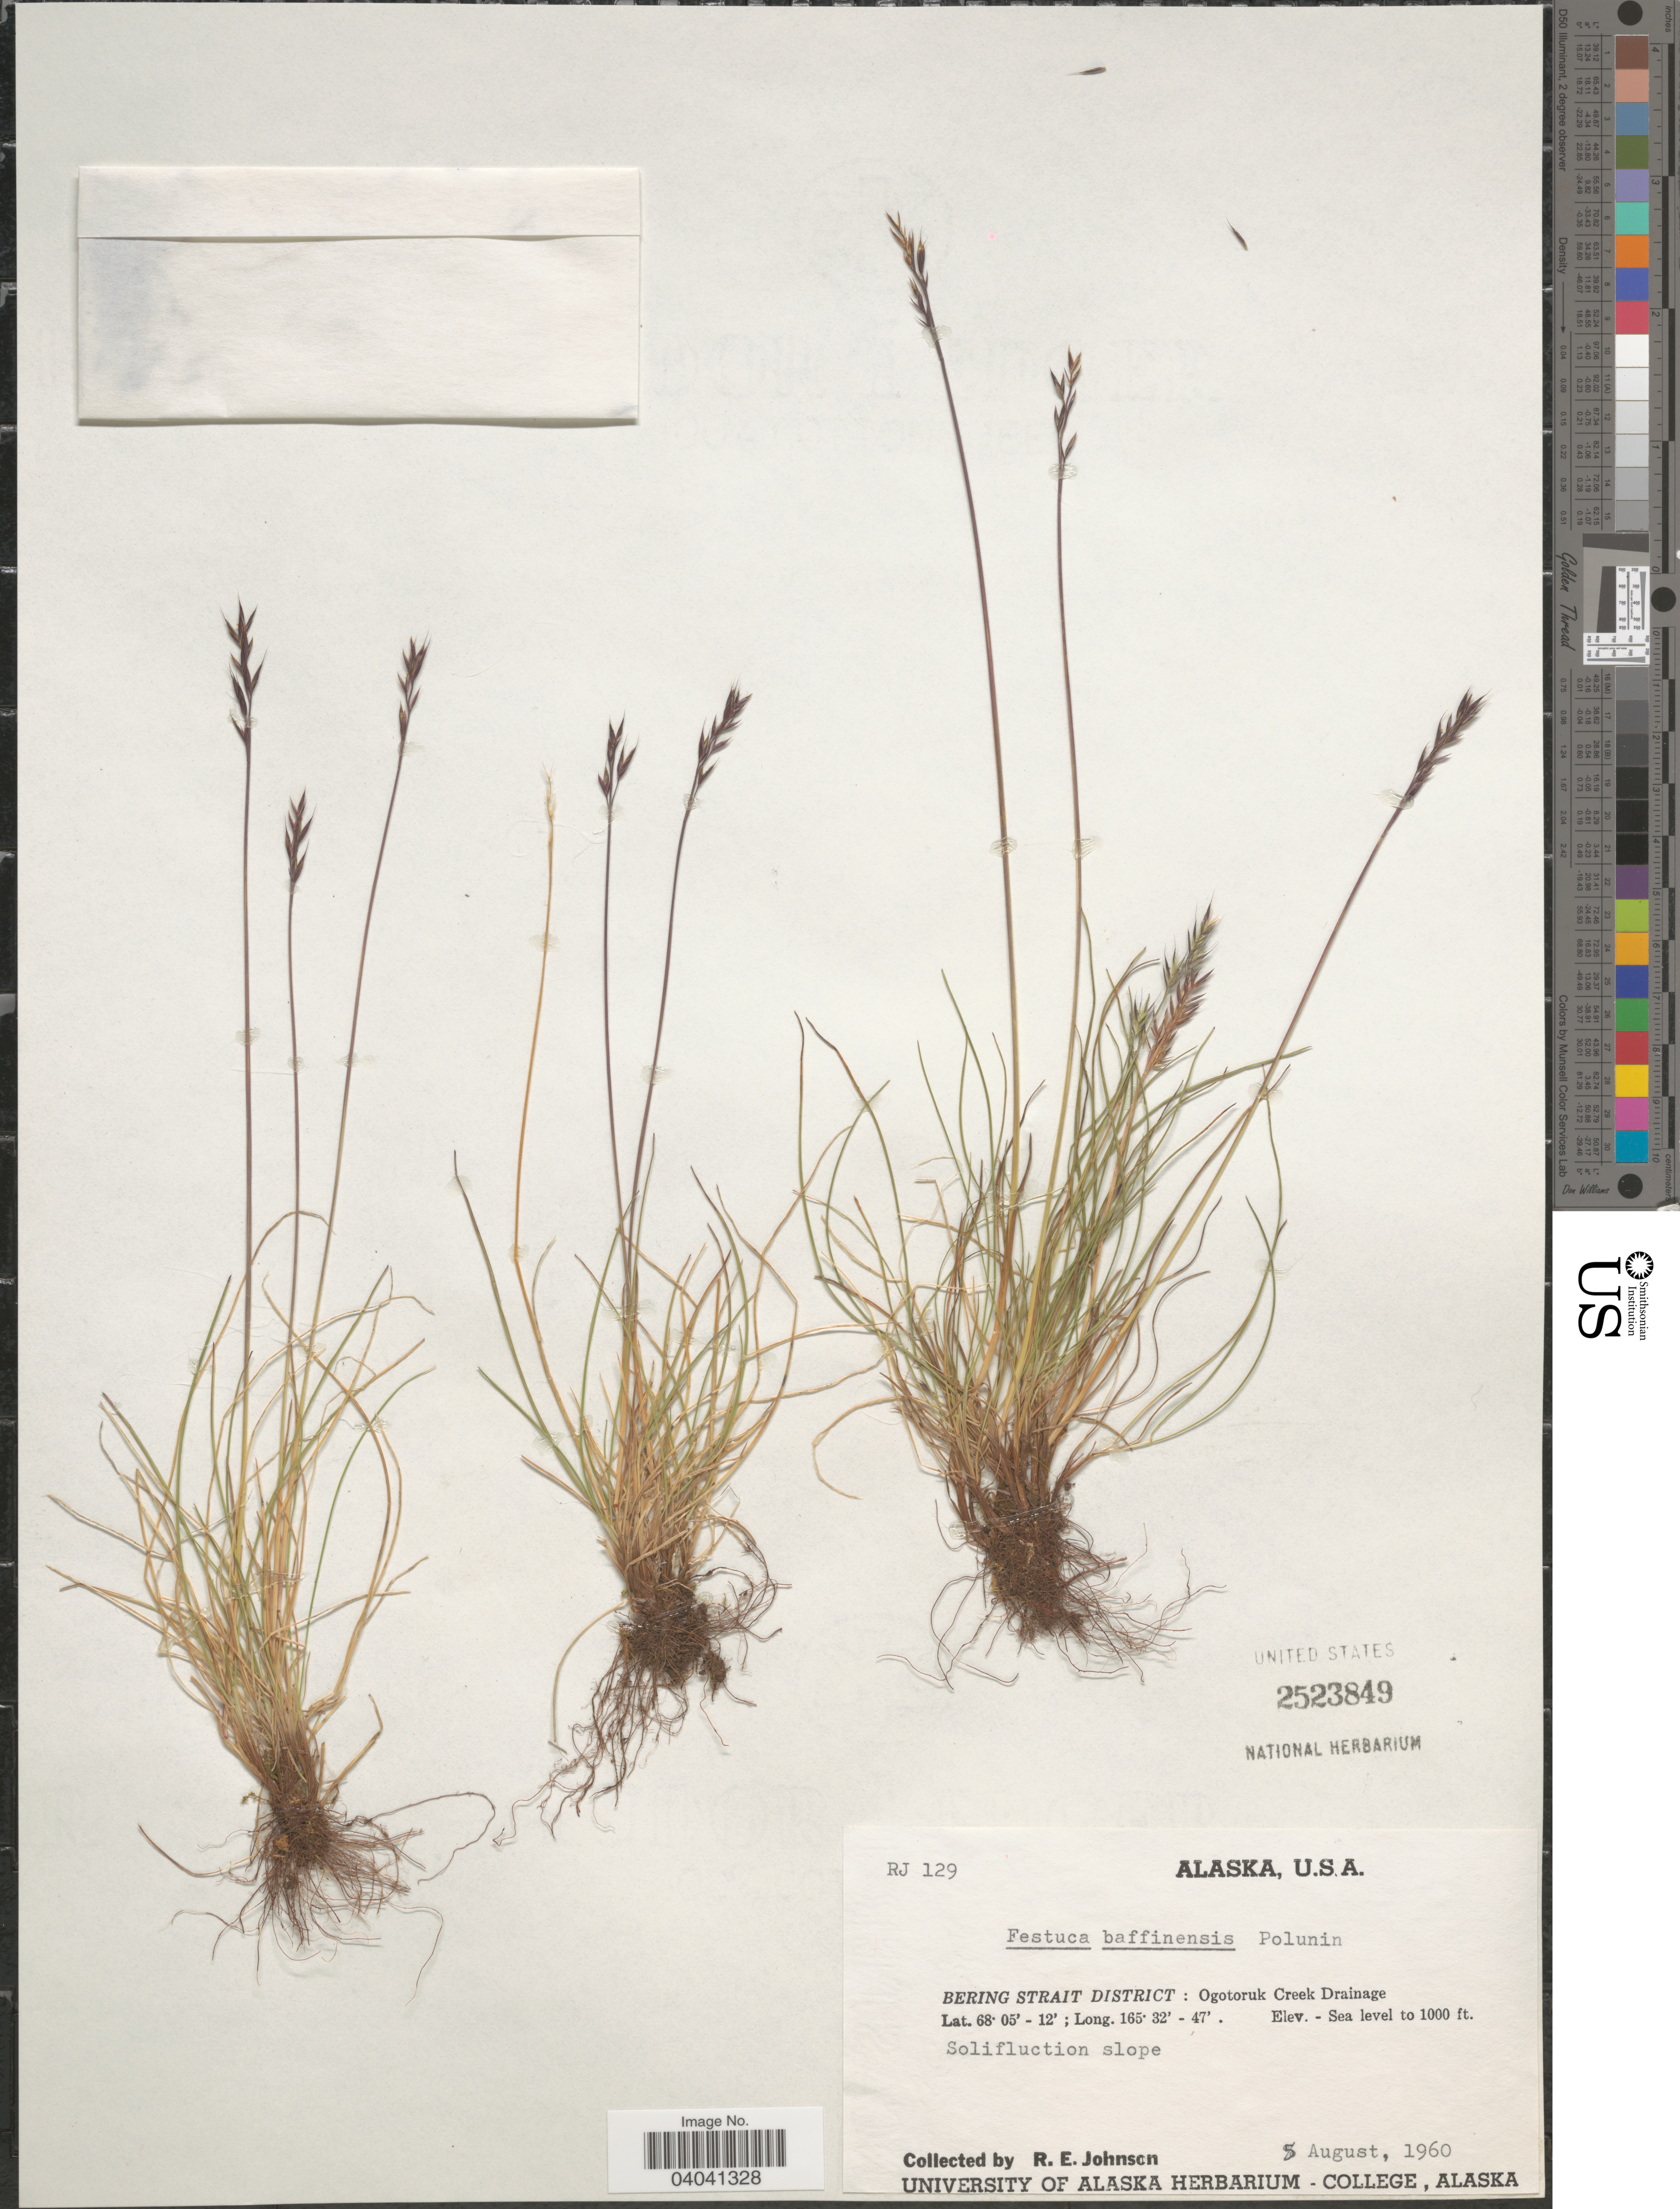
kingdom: Plantae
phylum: Tracheophyta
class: Liliopsida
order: Poales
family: Poaceae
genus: Festuca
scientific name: Festuca baffinensis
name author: Polunin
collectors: R. Johnson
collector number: RJ129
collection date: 1960-08-05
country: United States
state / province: Alaska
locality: Bering Strait District: Ogoturuk Creek Drainage.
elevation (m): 0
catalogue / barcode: US 2523849